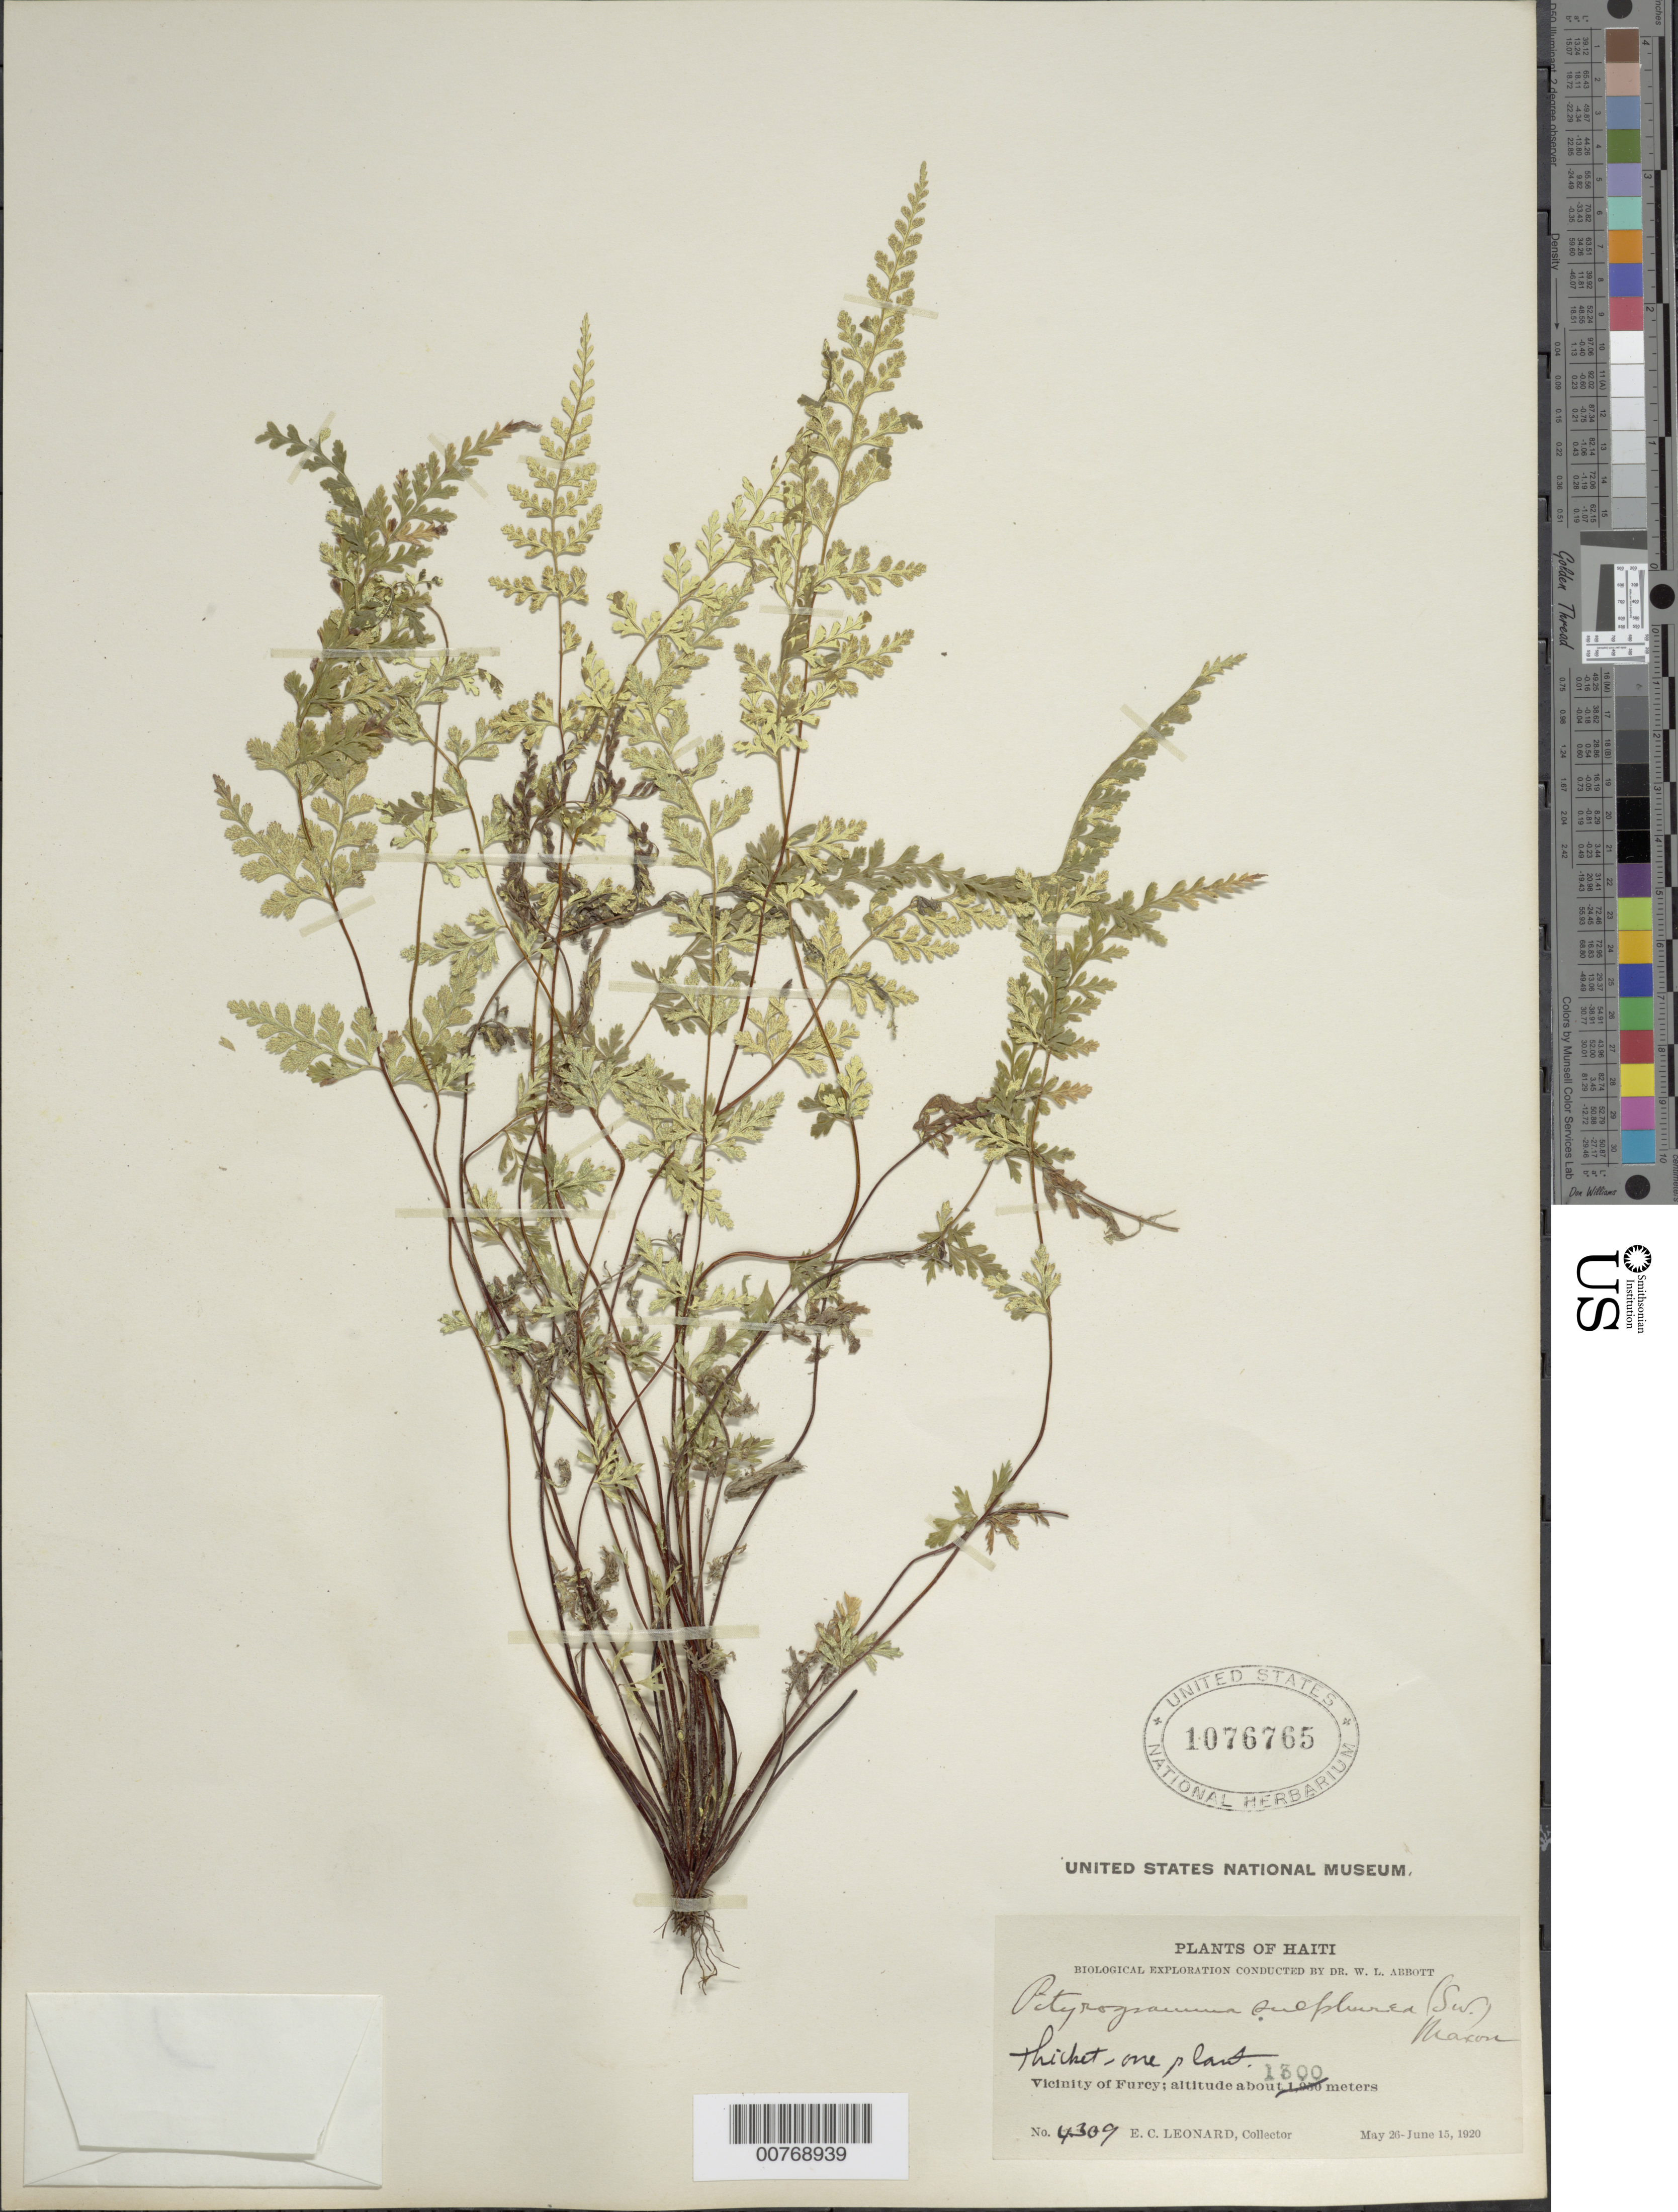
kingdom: Plantae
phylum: Tracheophyta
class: Polypodiopsida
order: Polypodiales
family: Pteridaceae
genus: Pityrogramma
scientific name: Pityrogramma sulphurea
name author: (Sw.) Maxon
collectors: E. C. Leonard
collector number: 4309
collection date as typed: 26 May 1920 15 Jun 1920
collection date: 1920-05-26/1920-06-15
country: Haiti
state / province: Ouest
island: Hispaniola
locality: Vicinity of Furcy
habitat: Thicket, one plant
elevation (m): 1300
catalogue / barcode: US 1076765